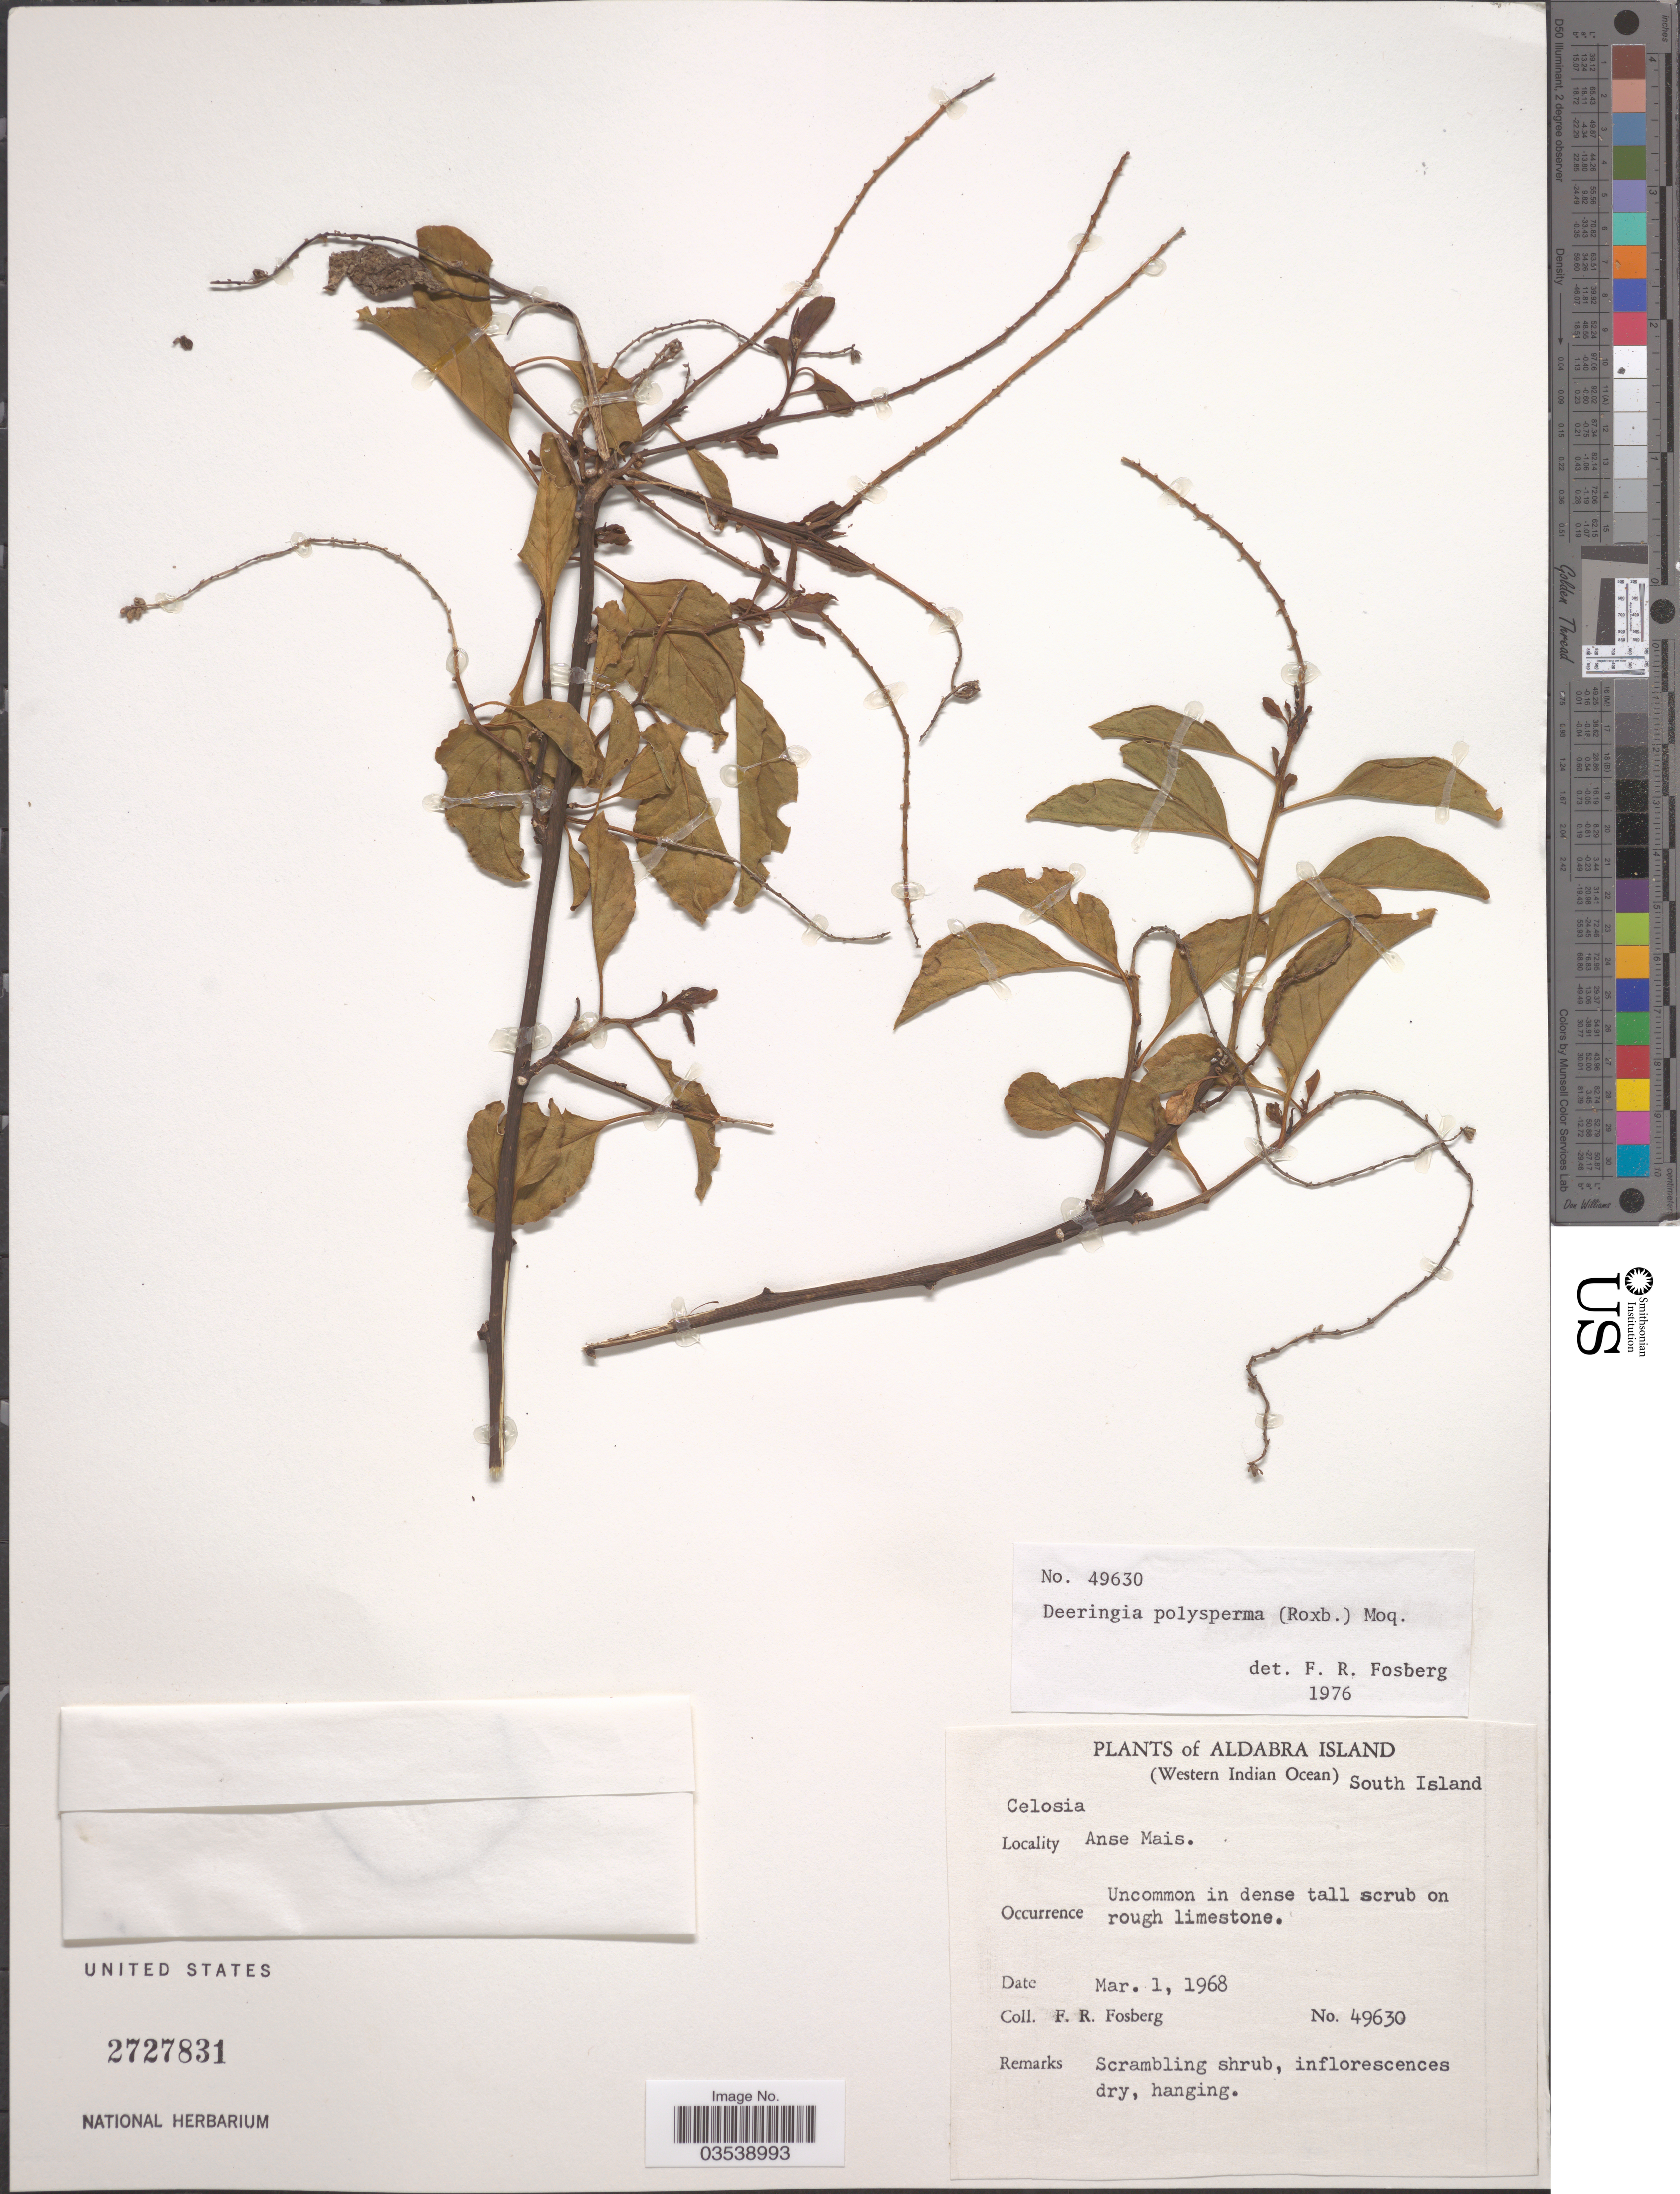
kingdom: Plantae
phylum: Tracheophyta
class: Magnoliopsida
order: Caryophyllales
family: Amaranthaceae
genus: Deeringia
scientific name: Deeringia polysperma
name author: (Roxb.) Moq.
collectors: F. R. Fosberg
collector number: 49630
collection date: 1968-03-01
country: Seychelles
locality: Aldabra Island (Western Indian Ocean) South Island. Anse Mais.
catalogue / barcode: US 2727831